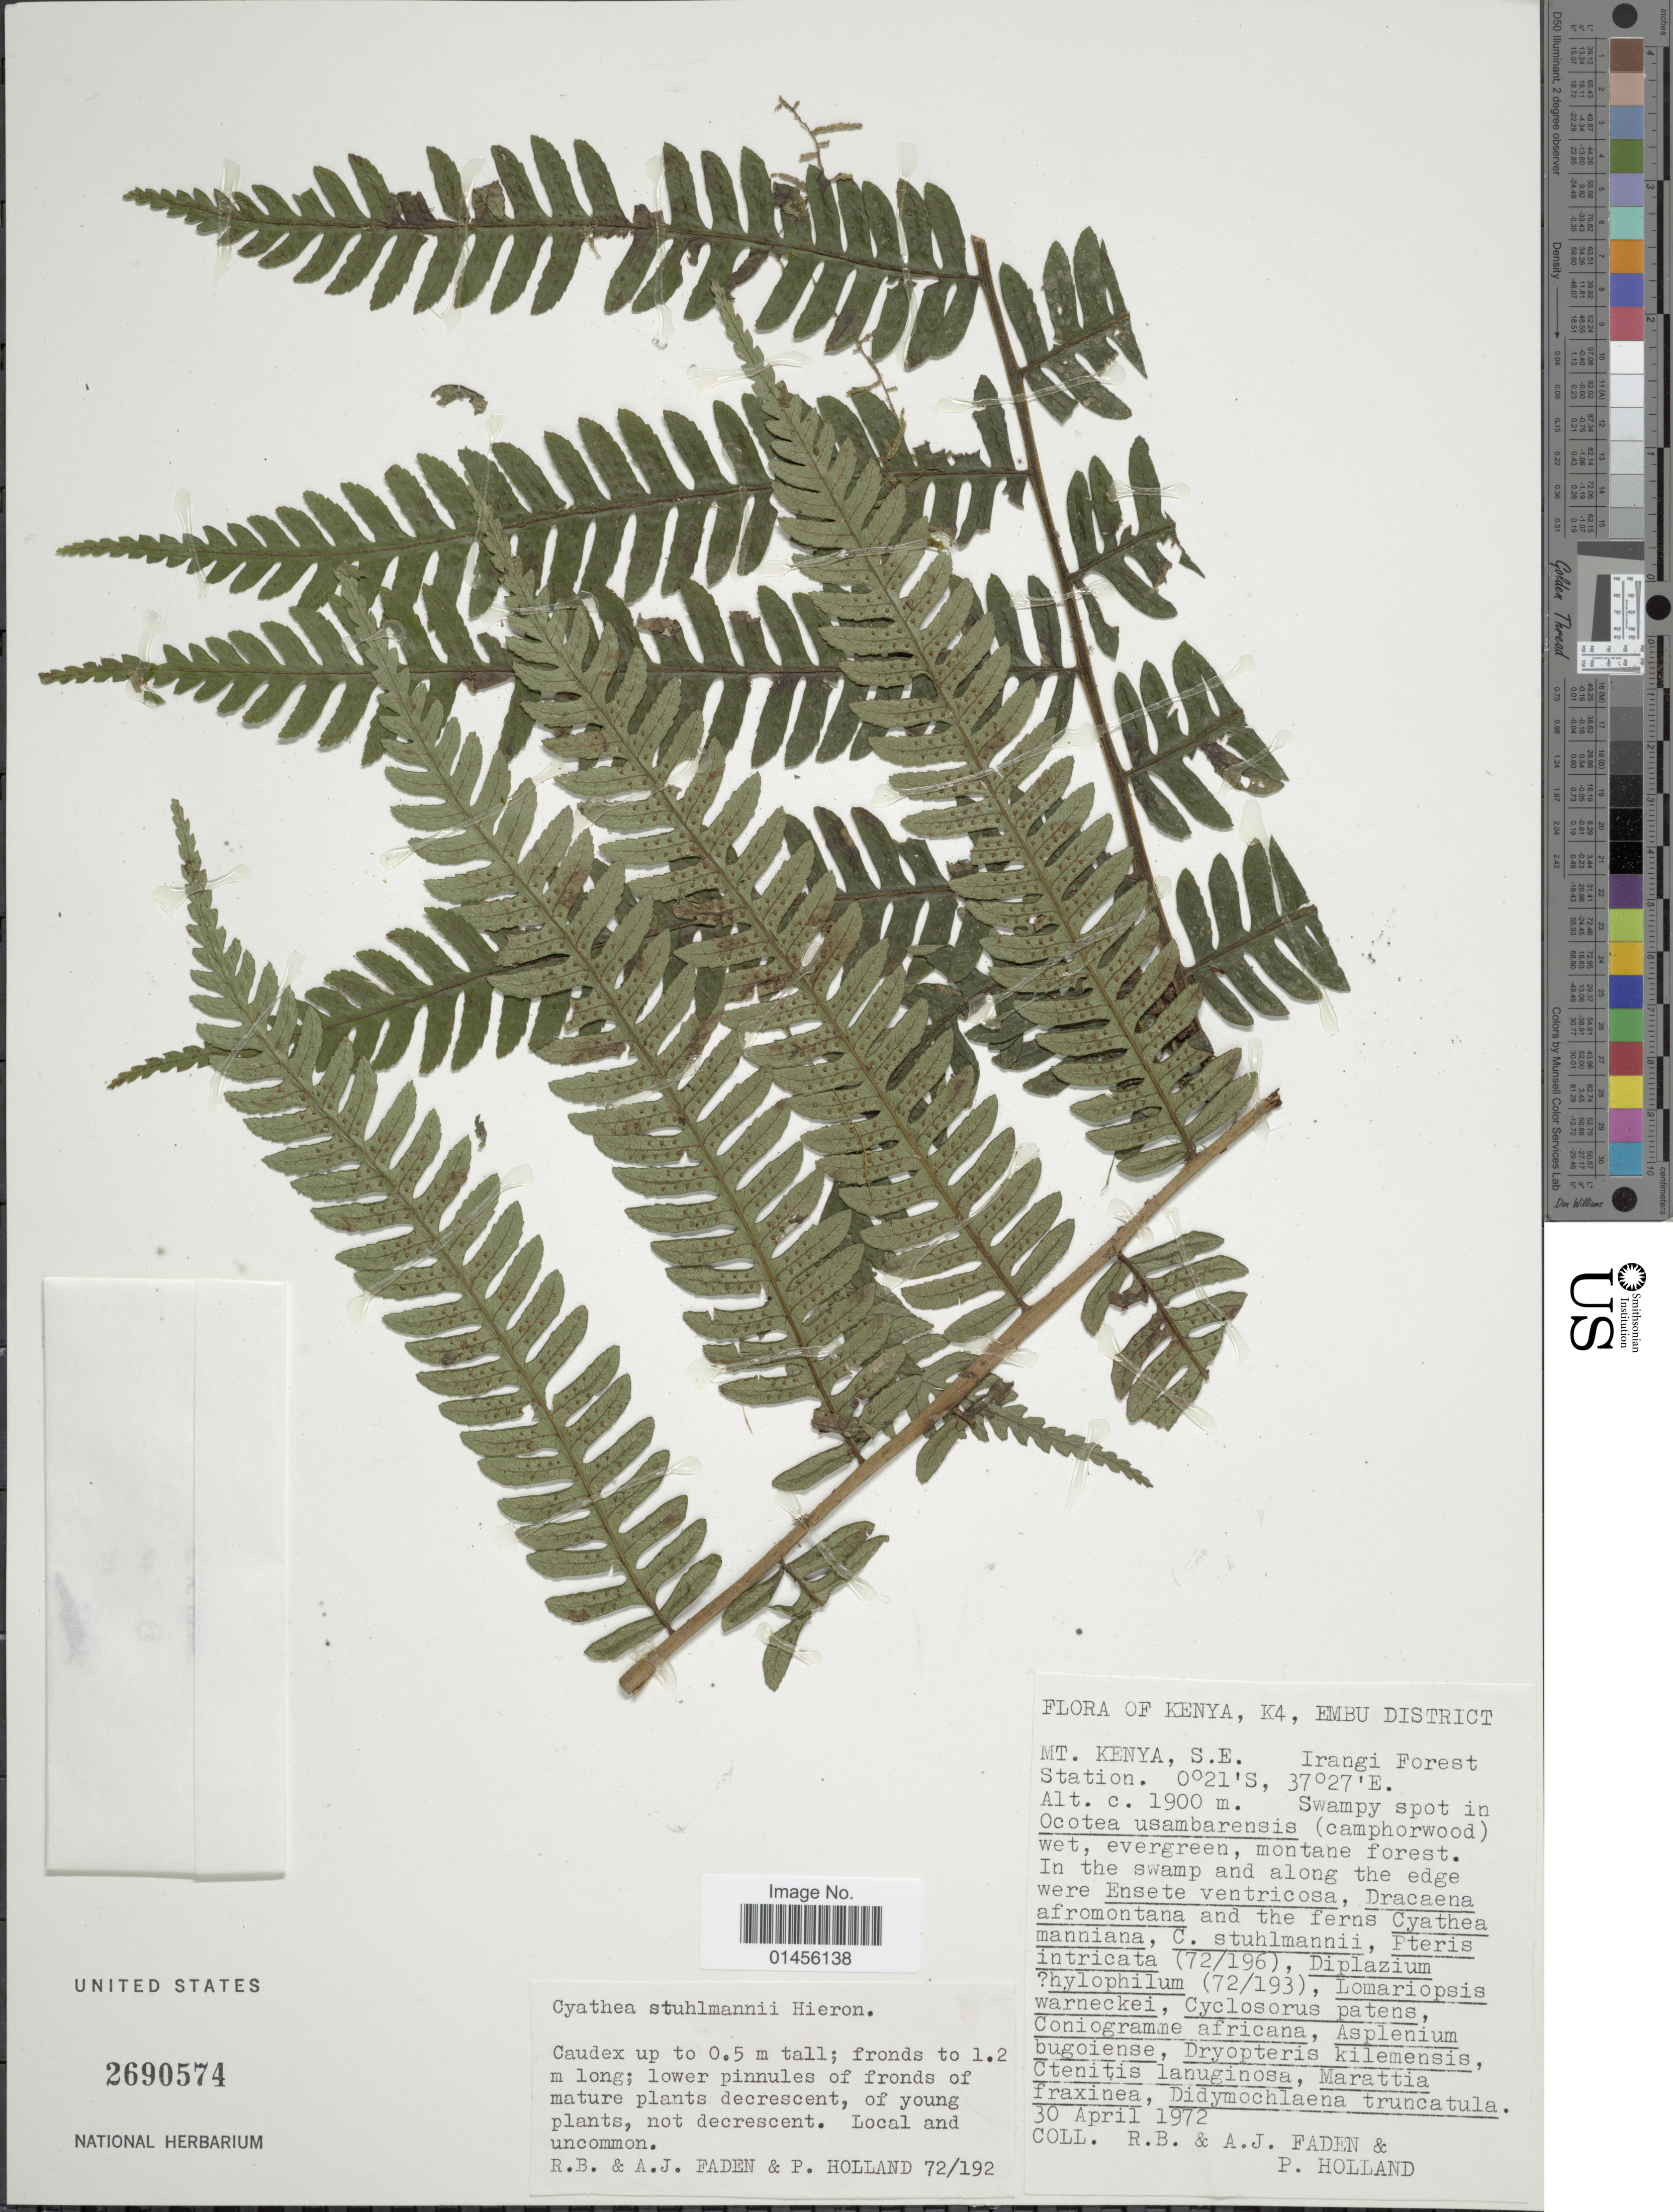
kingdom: Plantae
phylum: Tracheophyta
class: Polypodiopsida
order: Cyatheales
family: Cyatheaceae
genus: Alsophila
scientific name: Alsophila stuhlmannii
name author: (Hieron.) R.M. Tryon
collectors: R. B. Faden, A. J. Faden & P. Holland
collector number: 72/192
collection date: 1972-04-30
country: Kenya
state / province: Embu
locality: Embu District, Mt Kenya, S.E. Irangi Forest Station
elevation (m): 1900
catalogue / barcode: US 2690574